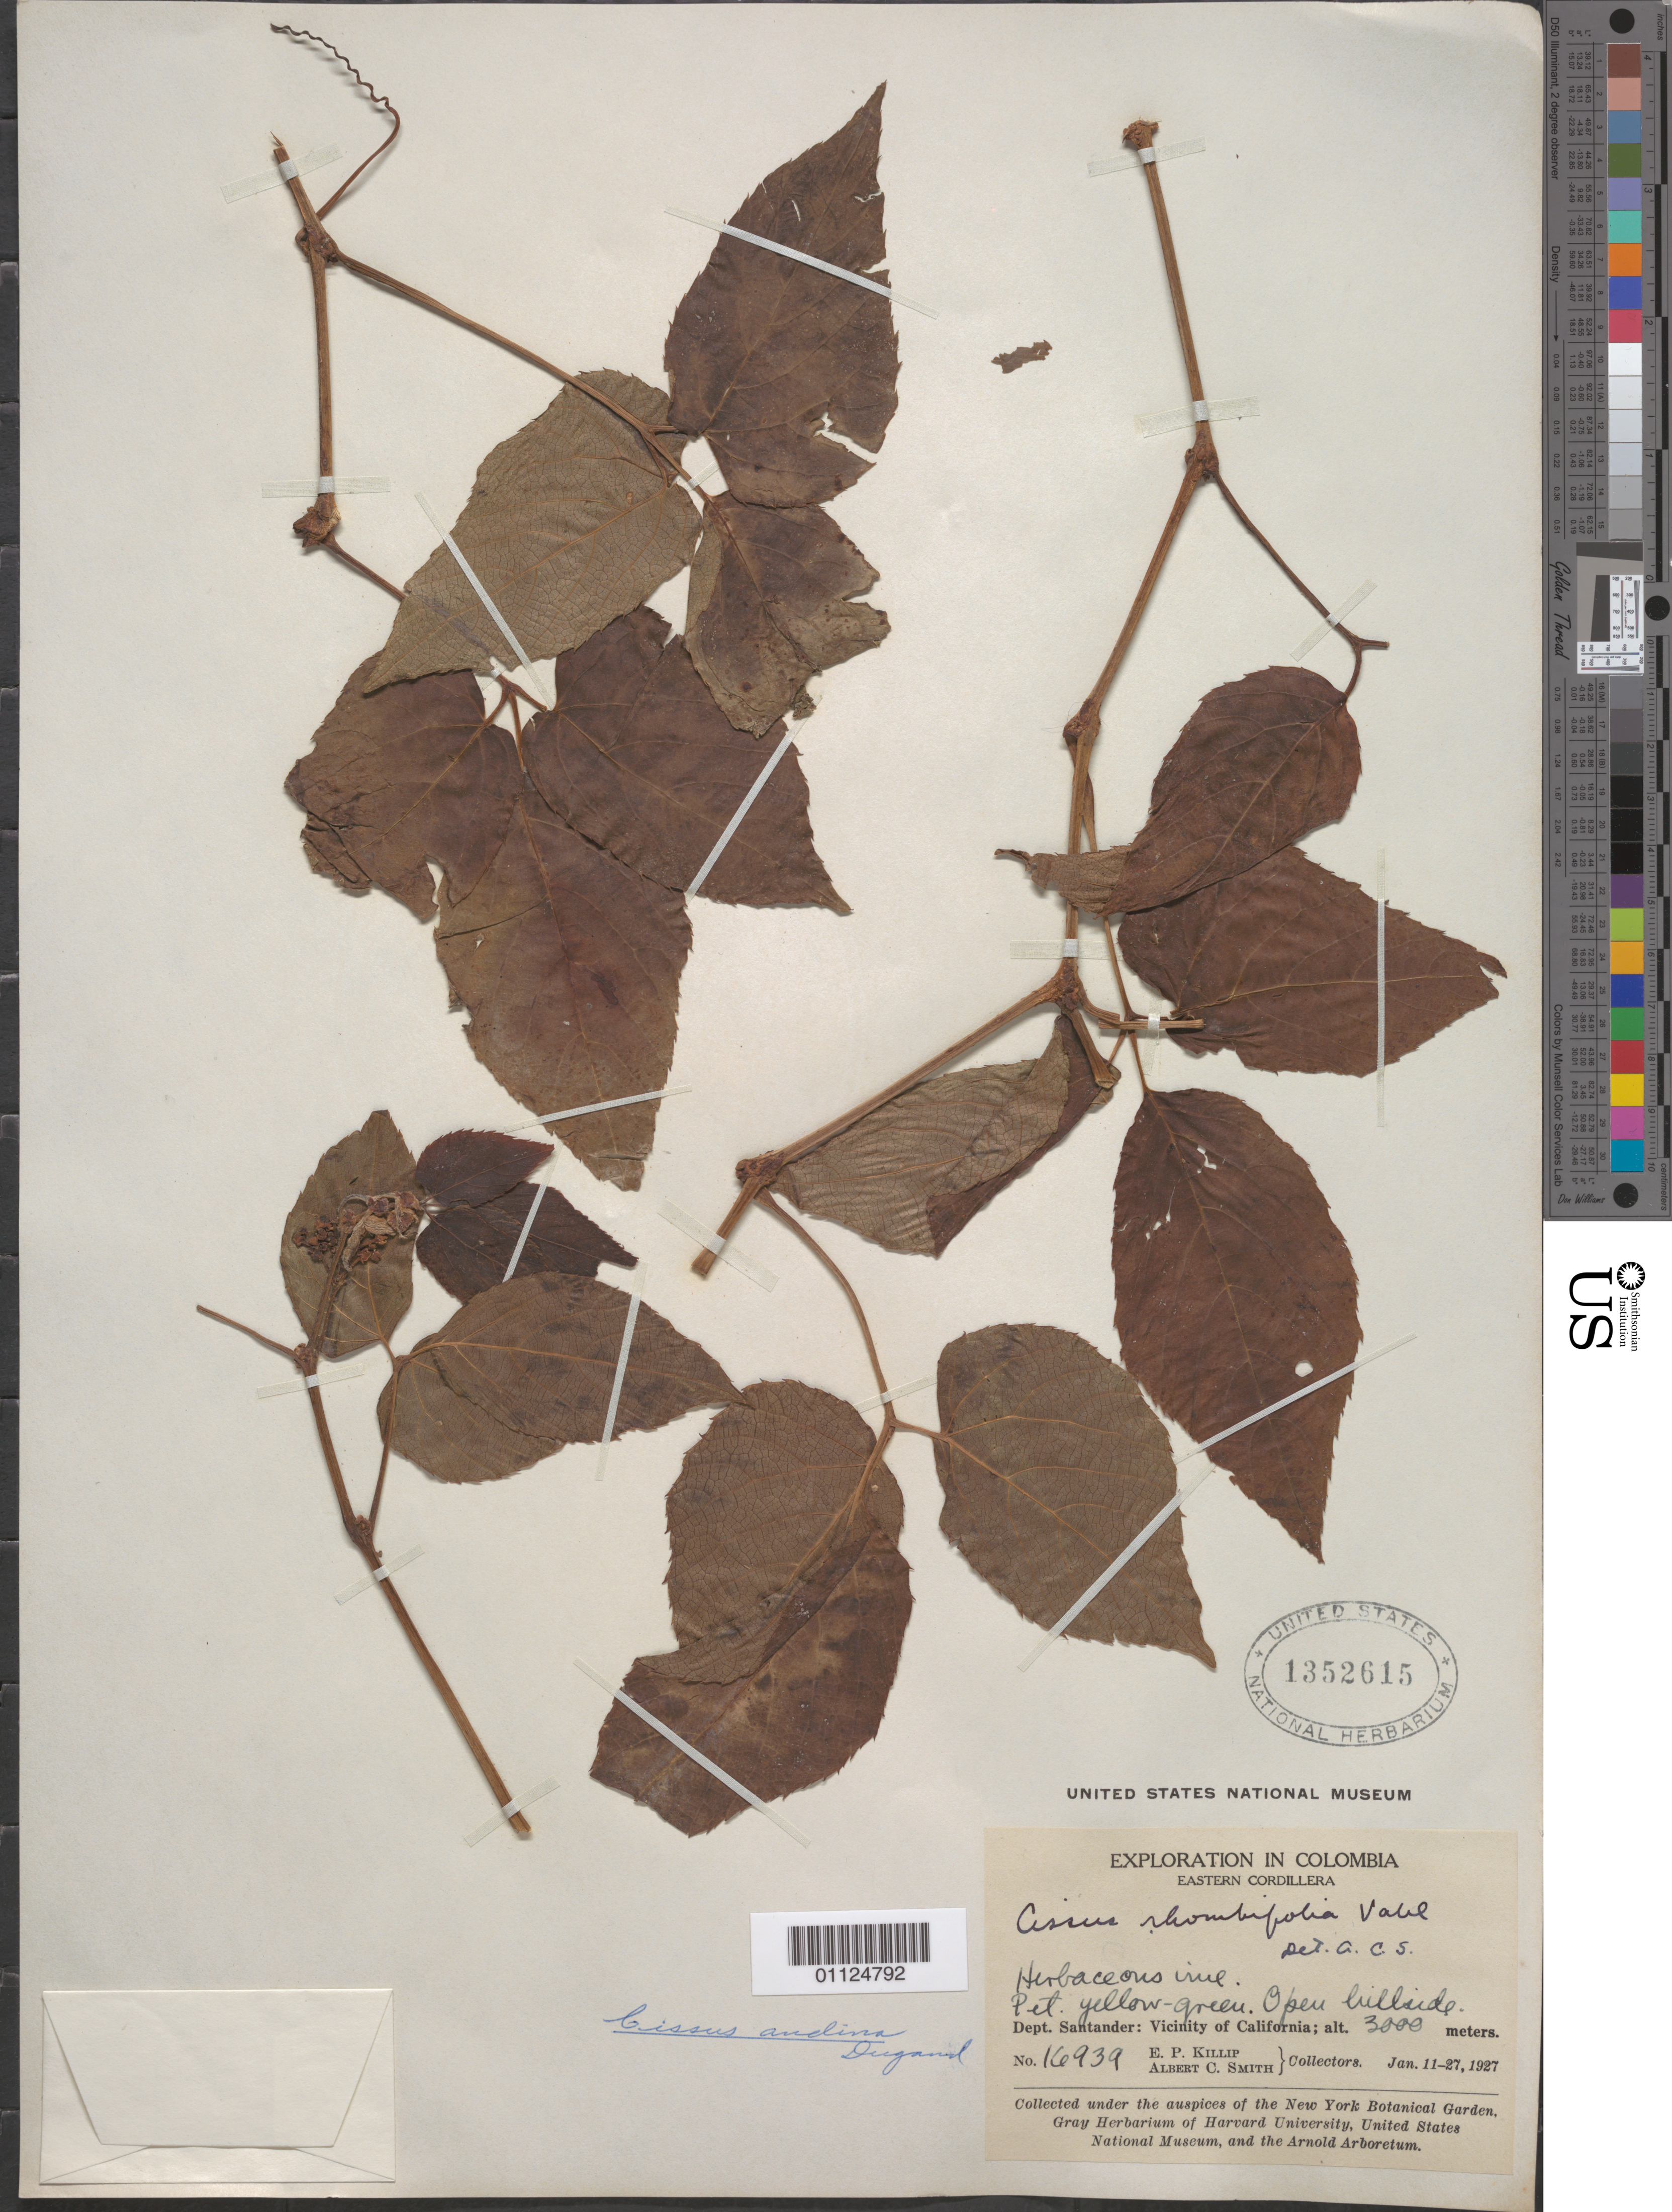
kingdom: Plantae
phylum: Tracheophyta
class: Magnoliopsida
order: Vitales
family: Vitaceae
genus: Cissus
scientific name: Cissus andina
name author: Dugand G.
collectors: E. P. Killip & A. C. Smith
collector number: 16939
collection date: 1927-01-11/1927-01-27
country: Colombia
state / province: Santander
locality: Dept. Santander: Vicinity of California.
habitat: Herbaceous vine. Open hillside.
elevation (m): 3000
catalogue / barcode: US 1352615